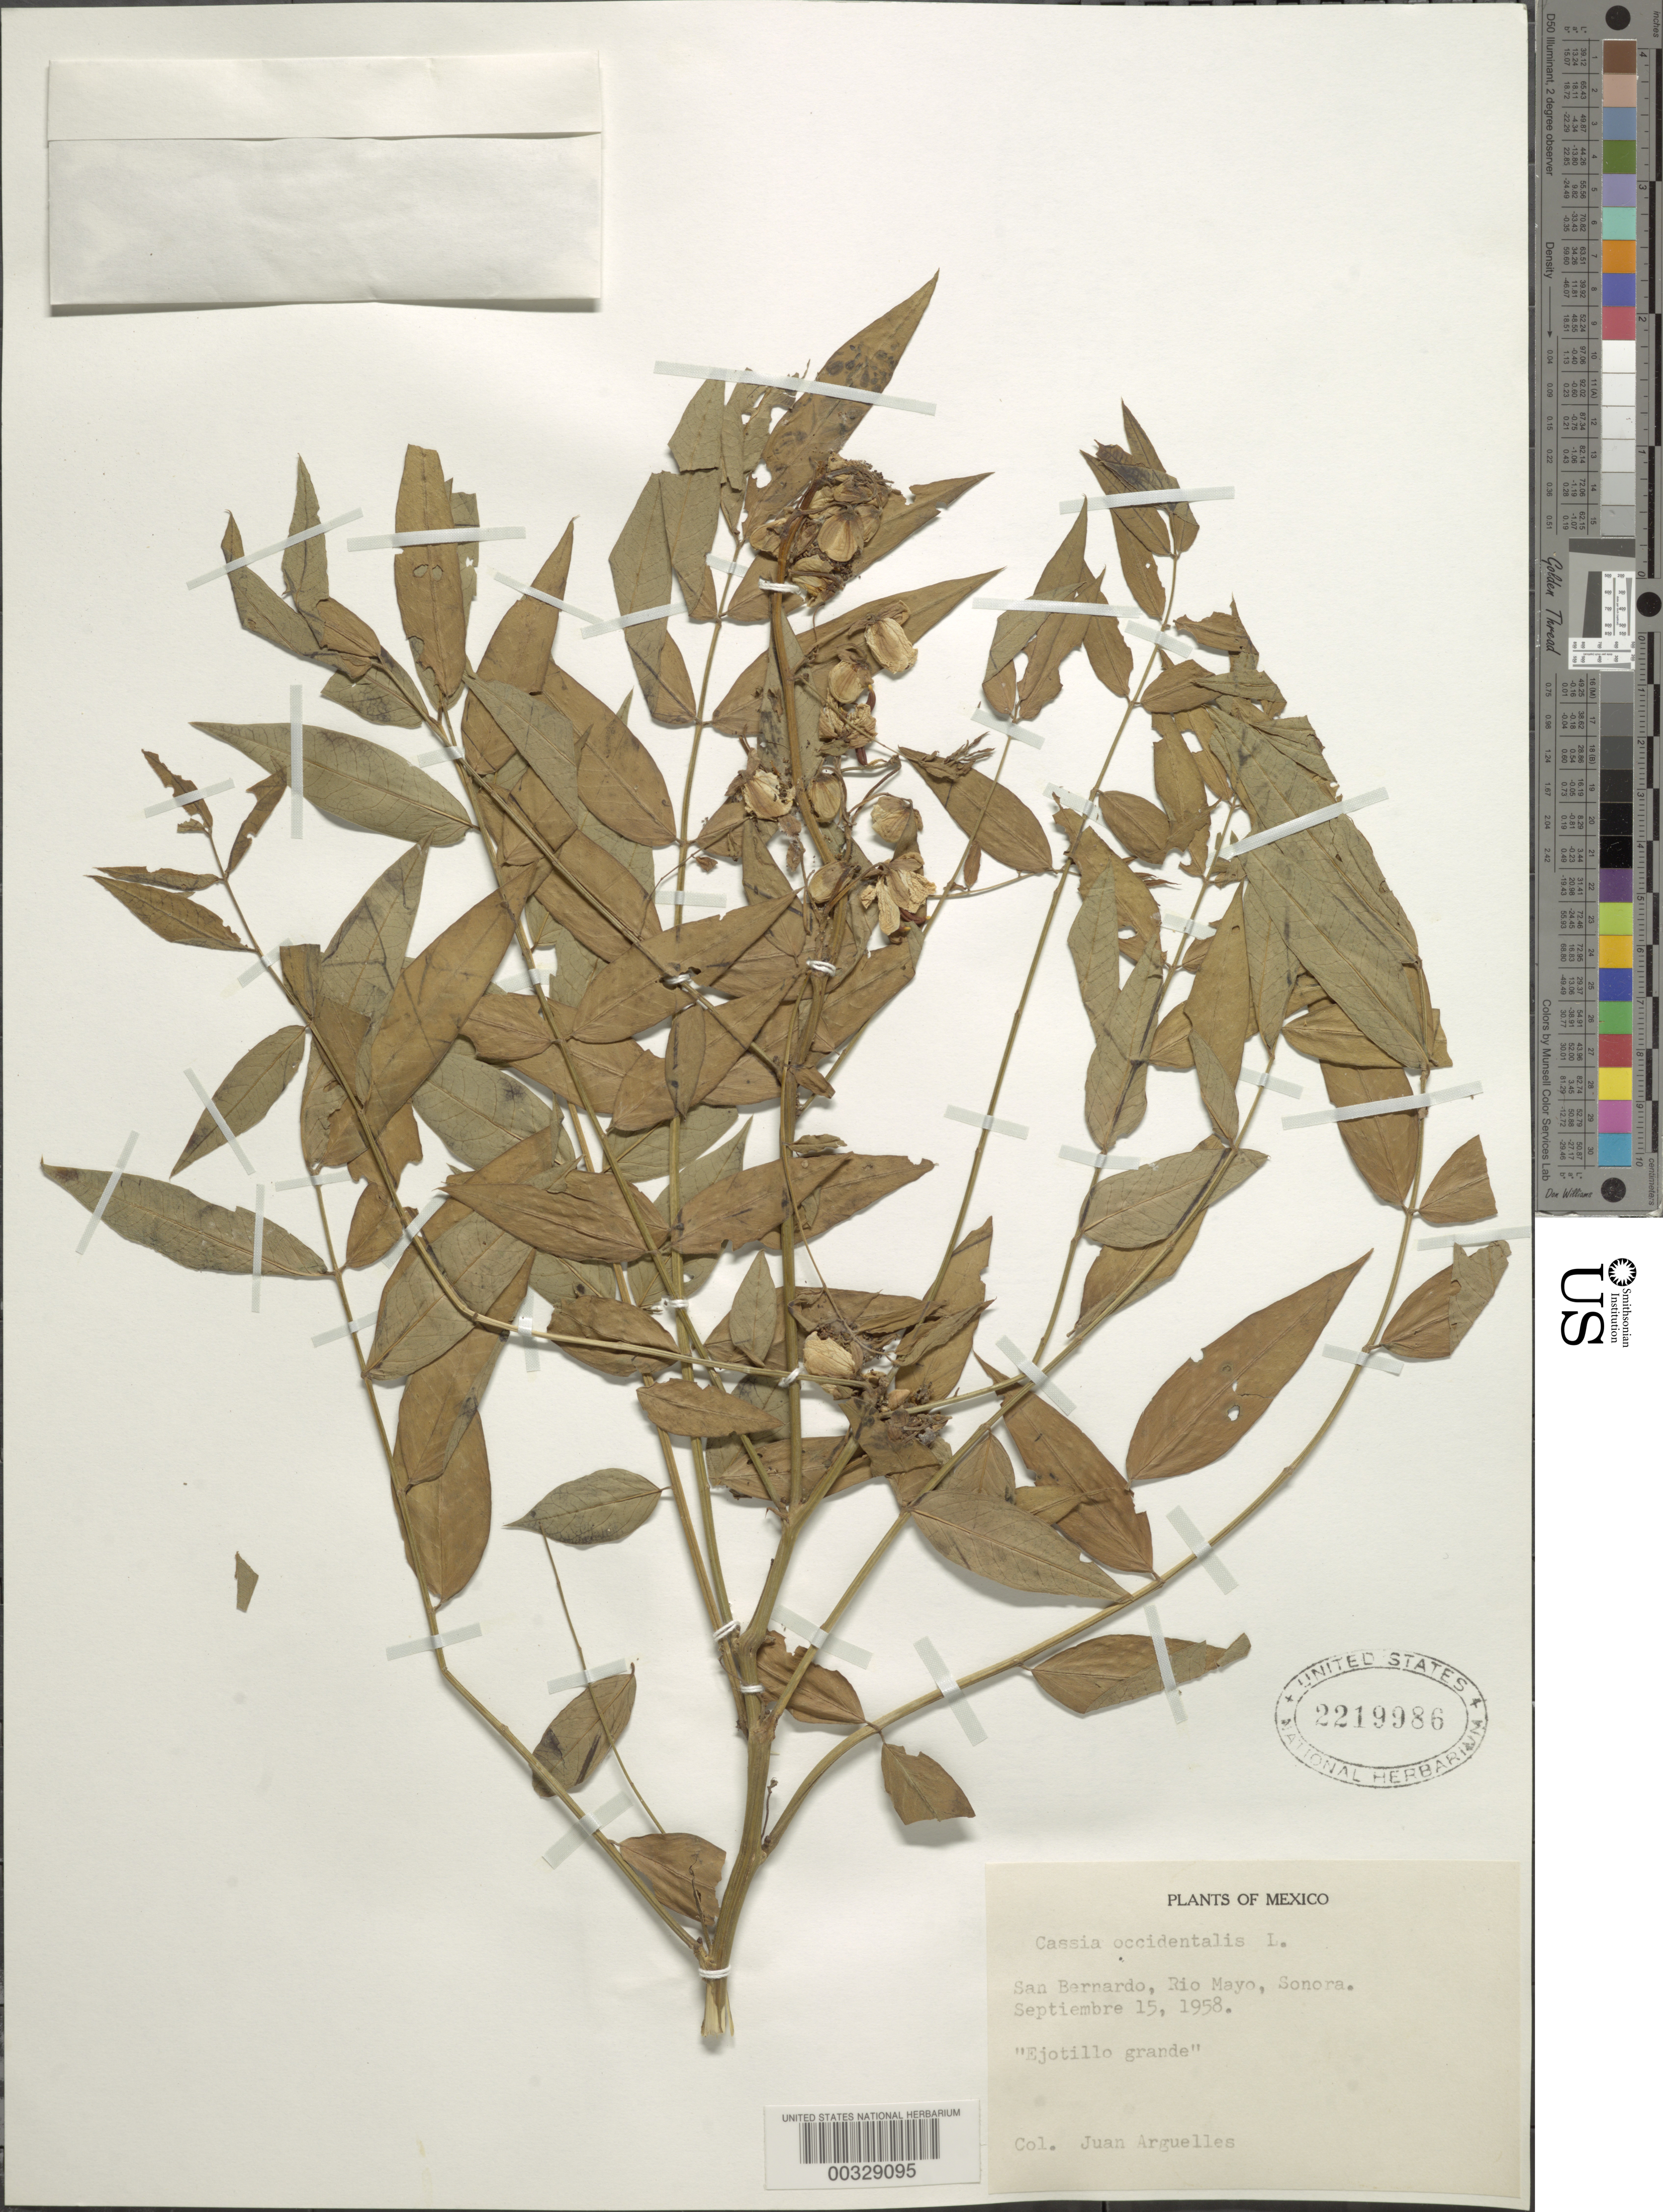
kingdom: Plantae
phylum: Tracheophyta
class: Magnoliopsida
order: Fabales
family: Fabaceae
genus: Senna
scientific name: Senna occidentalis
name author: (L.) Link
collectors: J. Arguelles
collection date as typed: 15 Sep 1958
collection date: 1958-09-15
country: Mexico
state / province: Sonora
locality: San bernardo, Rio Mayo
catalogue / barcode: US 2219986